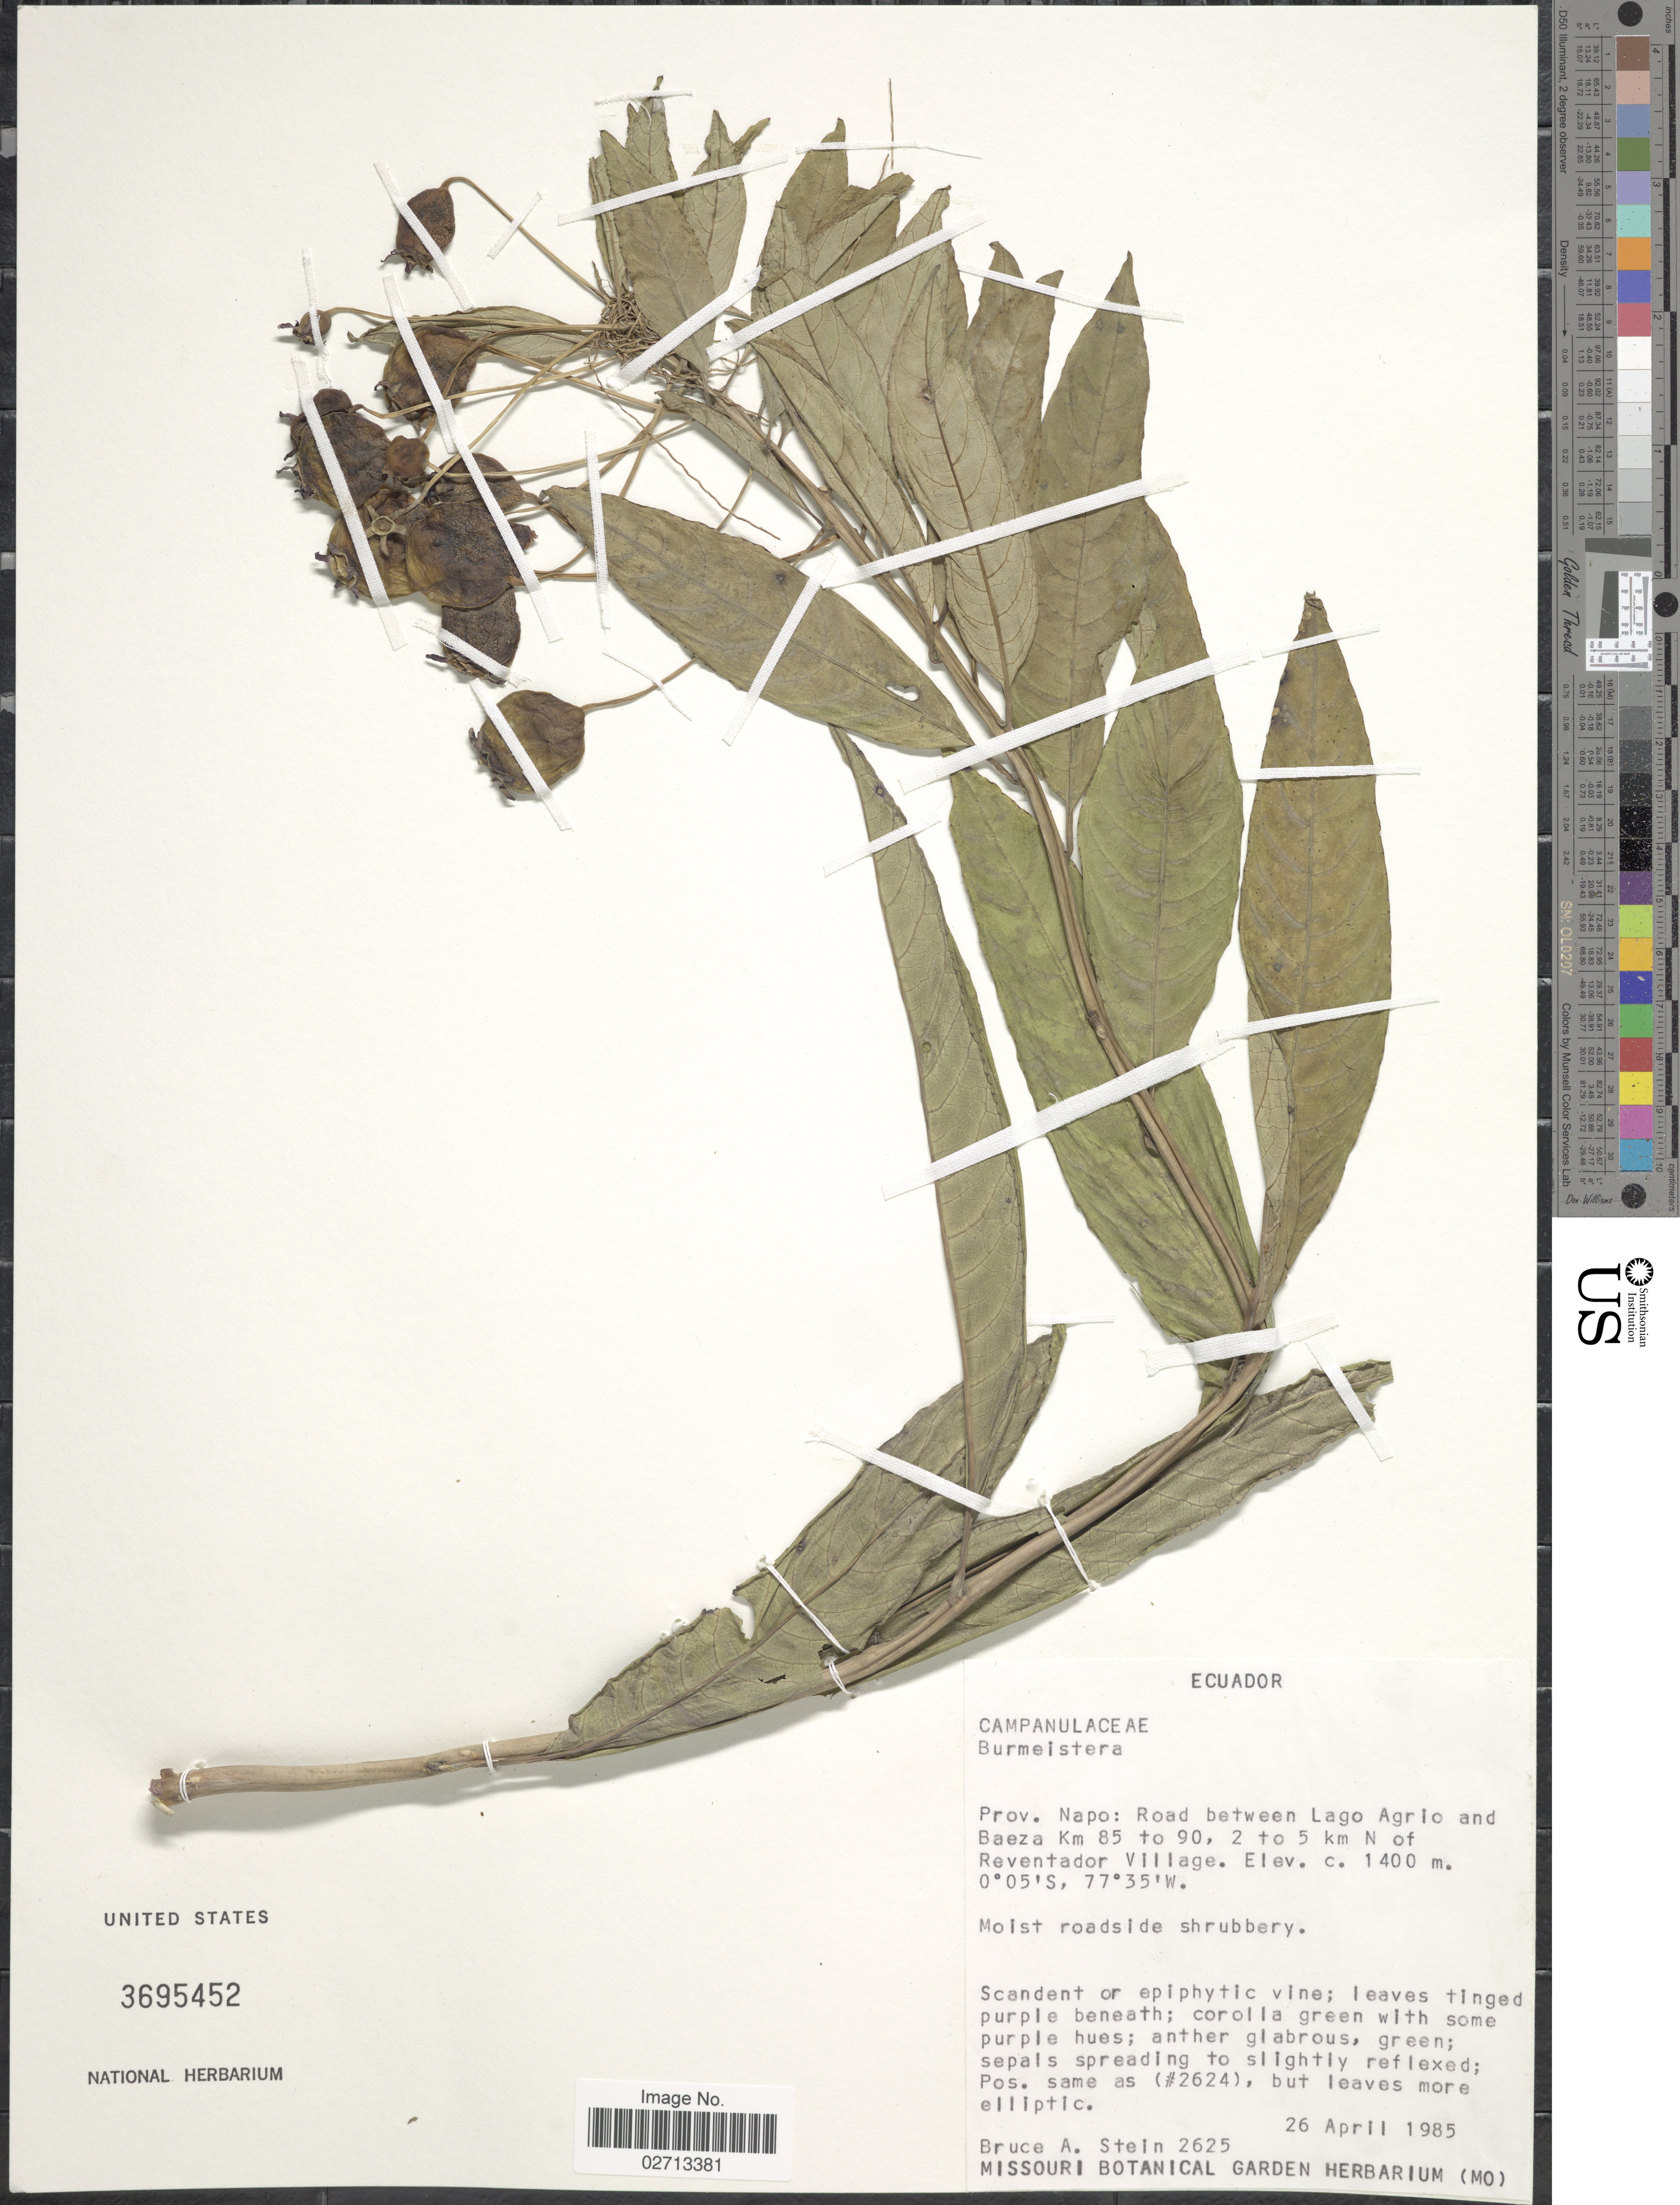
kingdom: Plantae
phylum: Tracheophyta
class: Magnoliopsida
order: Asterales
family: Campanulaceae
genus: Burmeistera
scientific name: Burmeistera sp.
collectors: B. A. Stein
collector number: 2625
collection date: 1985-04-26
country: Ecuador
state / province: Napo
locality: Road between Lago Ario and Baeza Km 85 to 90, 2 to 5 km N of Reventador Village.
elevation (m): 1400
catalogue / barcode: US 3695452